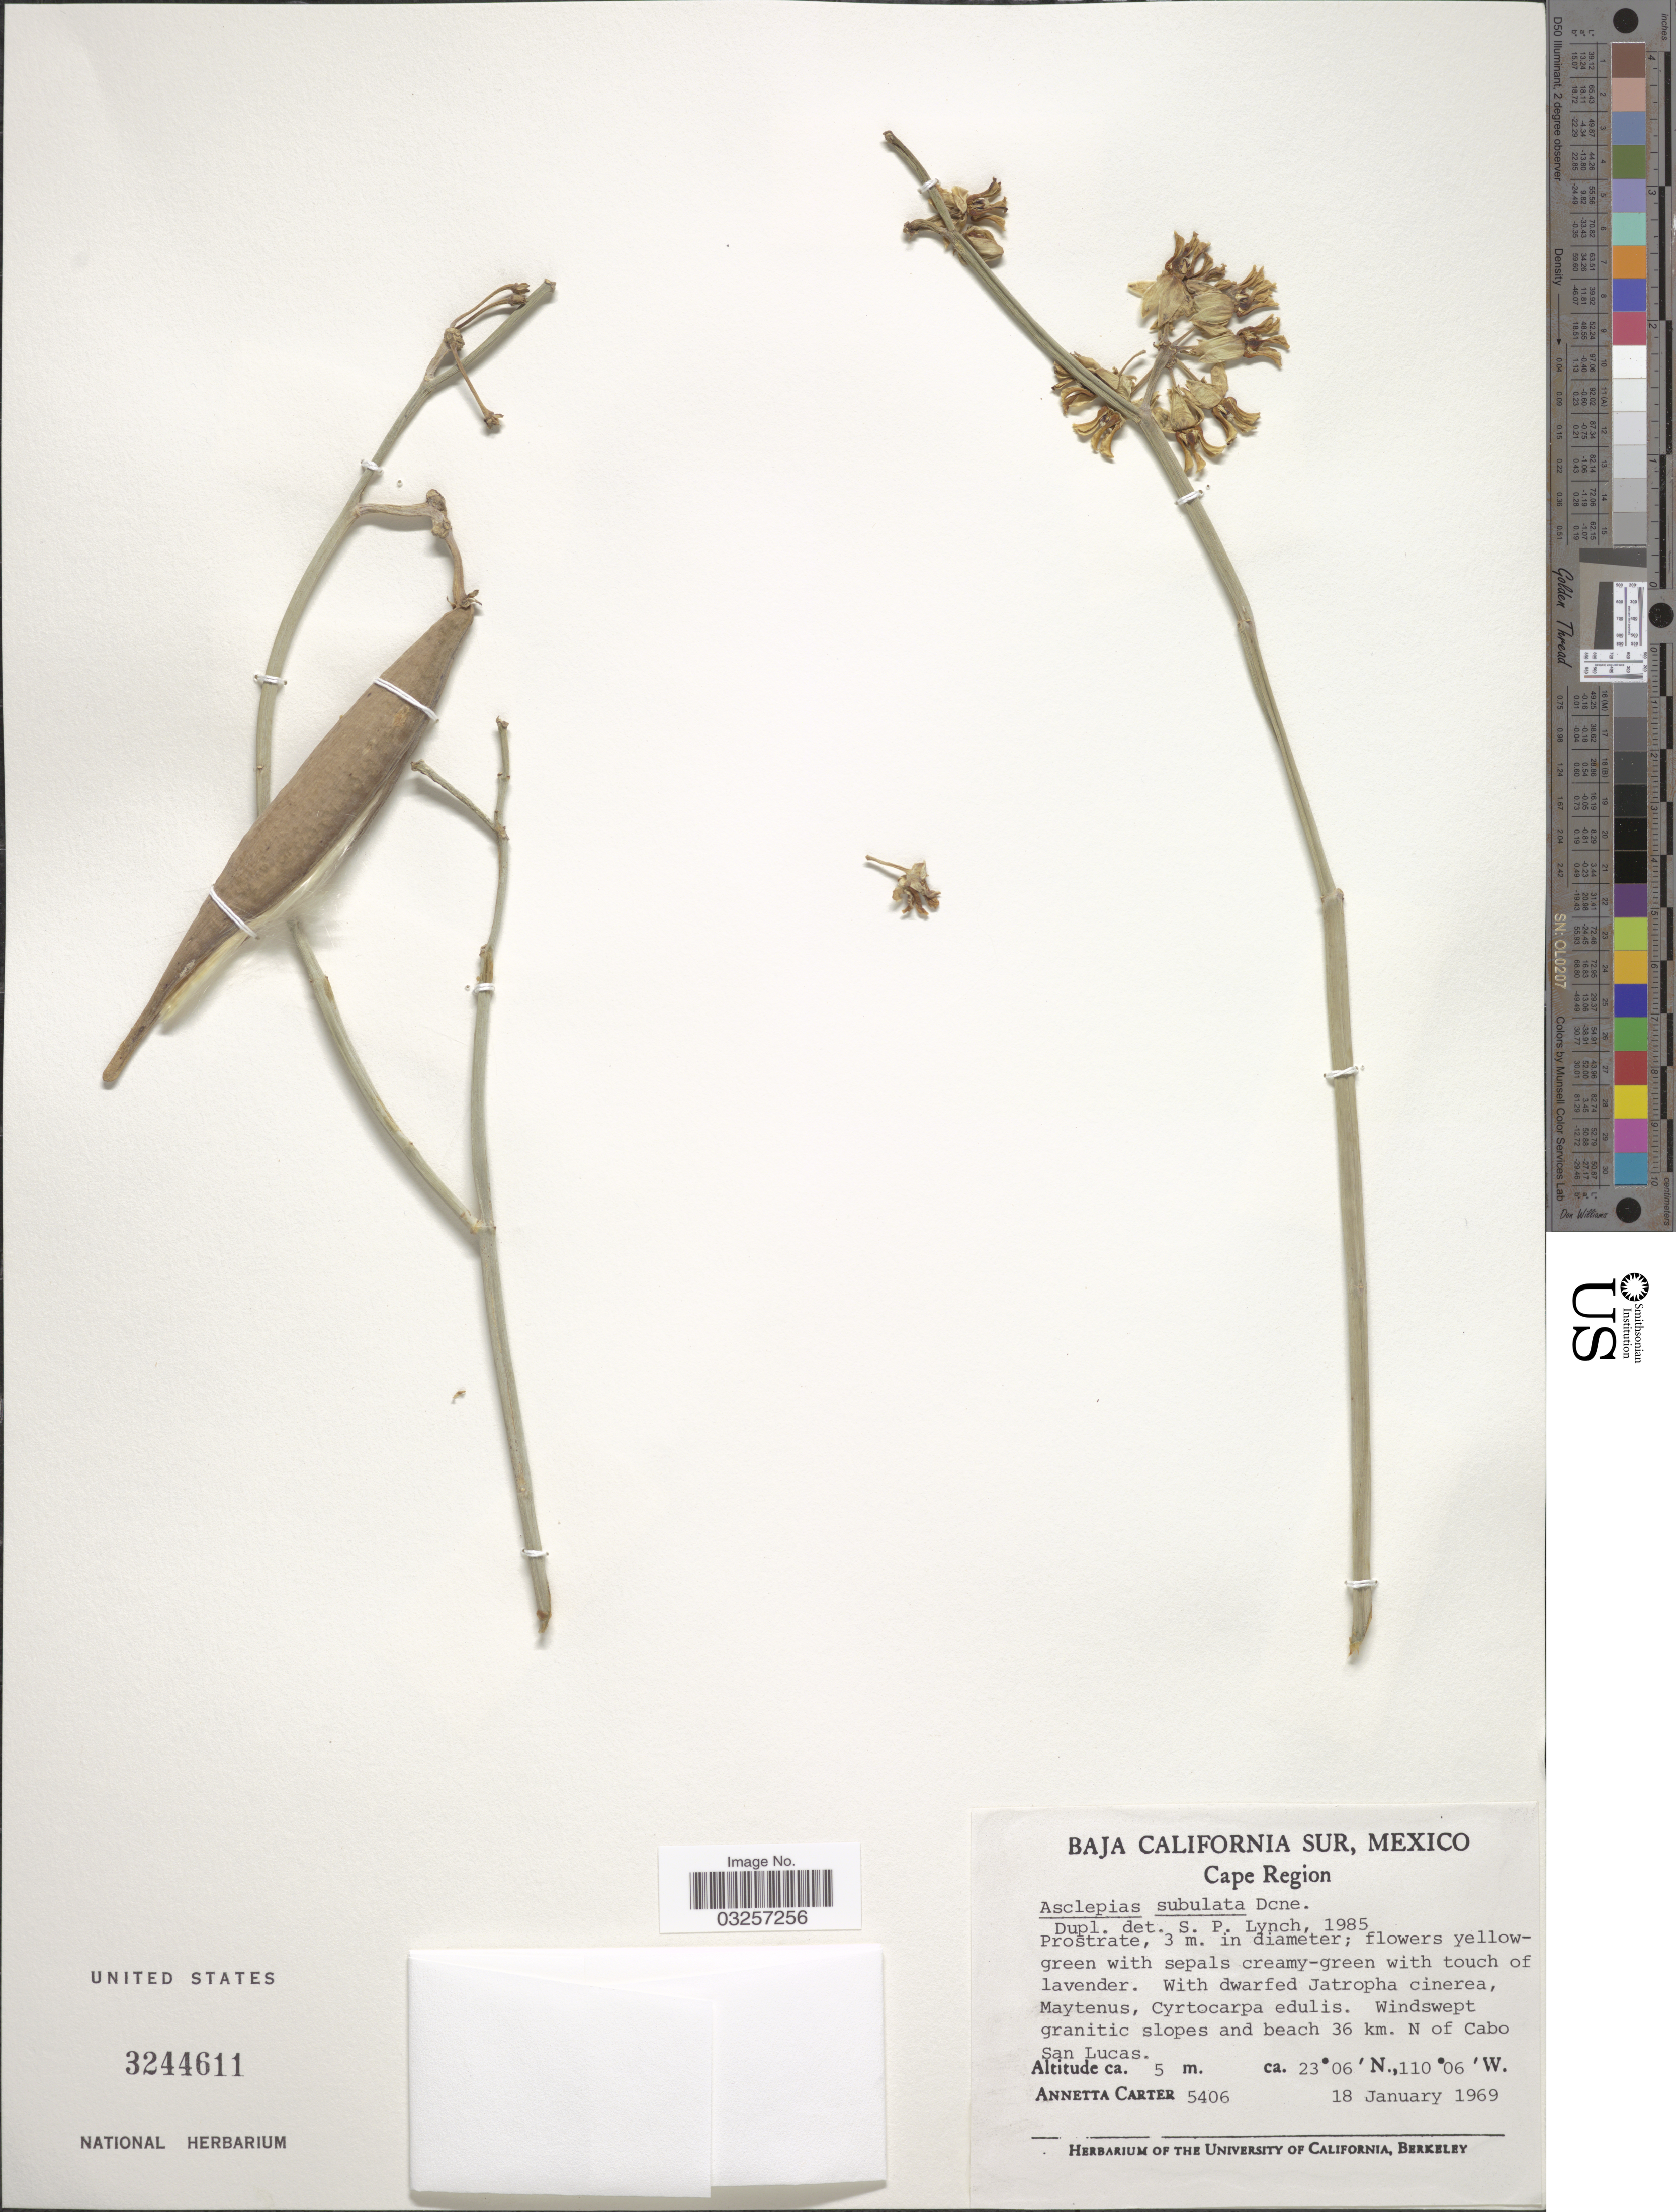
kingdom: Plantae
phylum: Tracheophyta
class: Magnoliopsida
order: Gentianales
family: Apocynaceae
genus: Asclepias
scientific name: Asclepias subulata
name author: Decne.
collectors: A. Carter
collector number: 5406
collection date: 1969-01-18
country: Mexico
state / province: Baja California Sur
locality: Cape Region. Windswept granitic slopes and beach 36 km. N. of Cabo San Lucas.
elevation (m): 5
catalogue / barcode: US 3244611